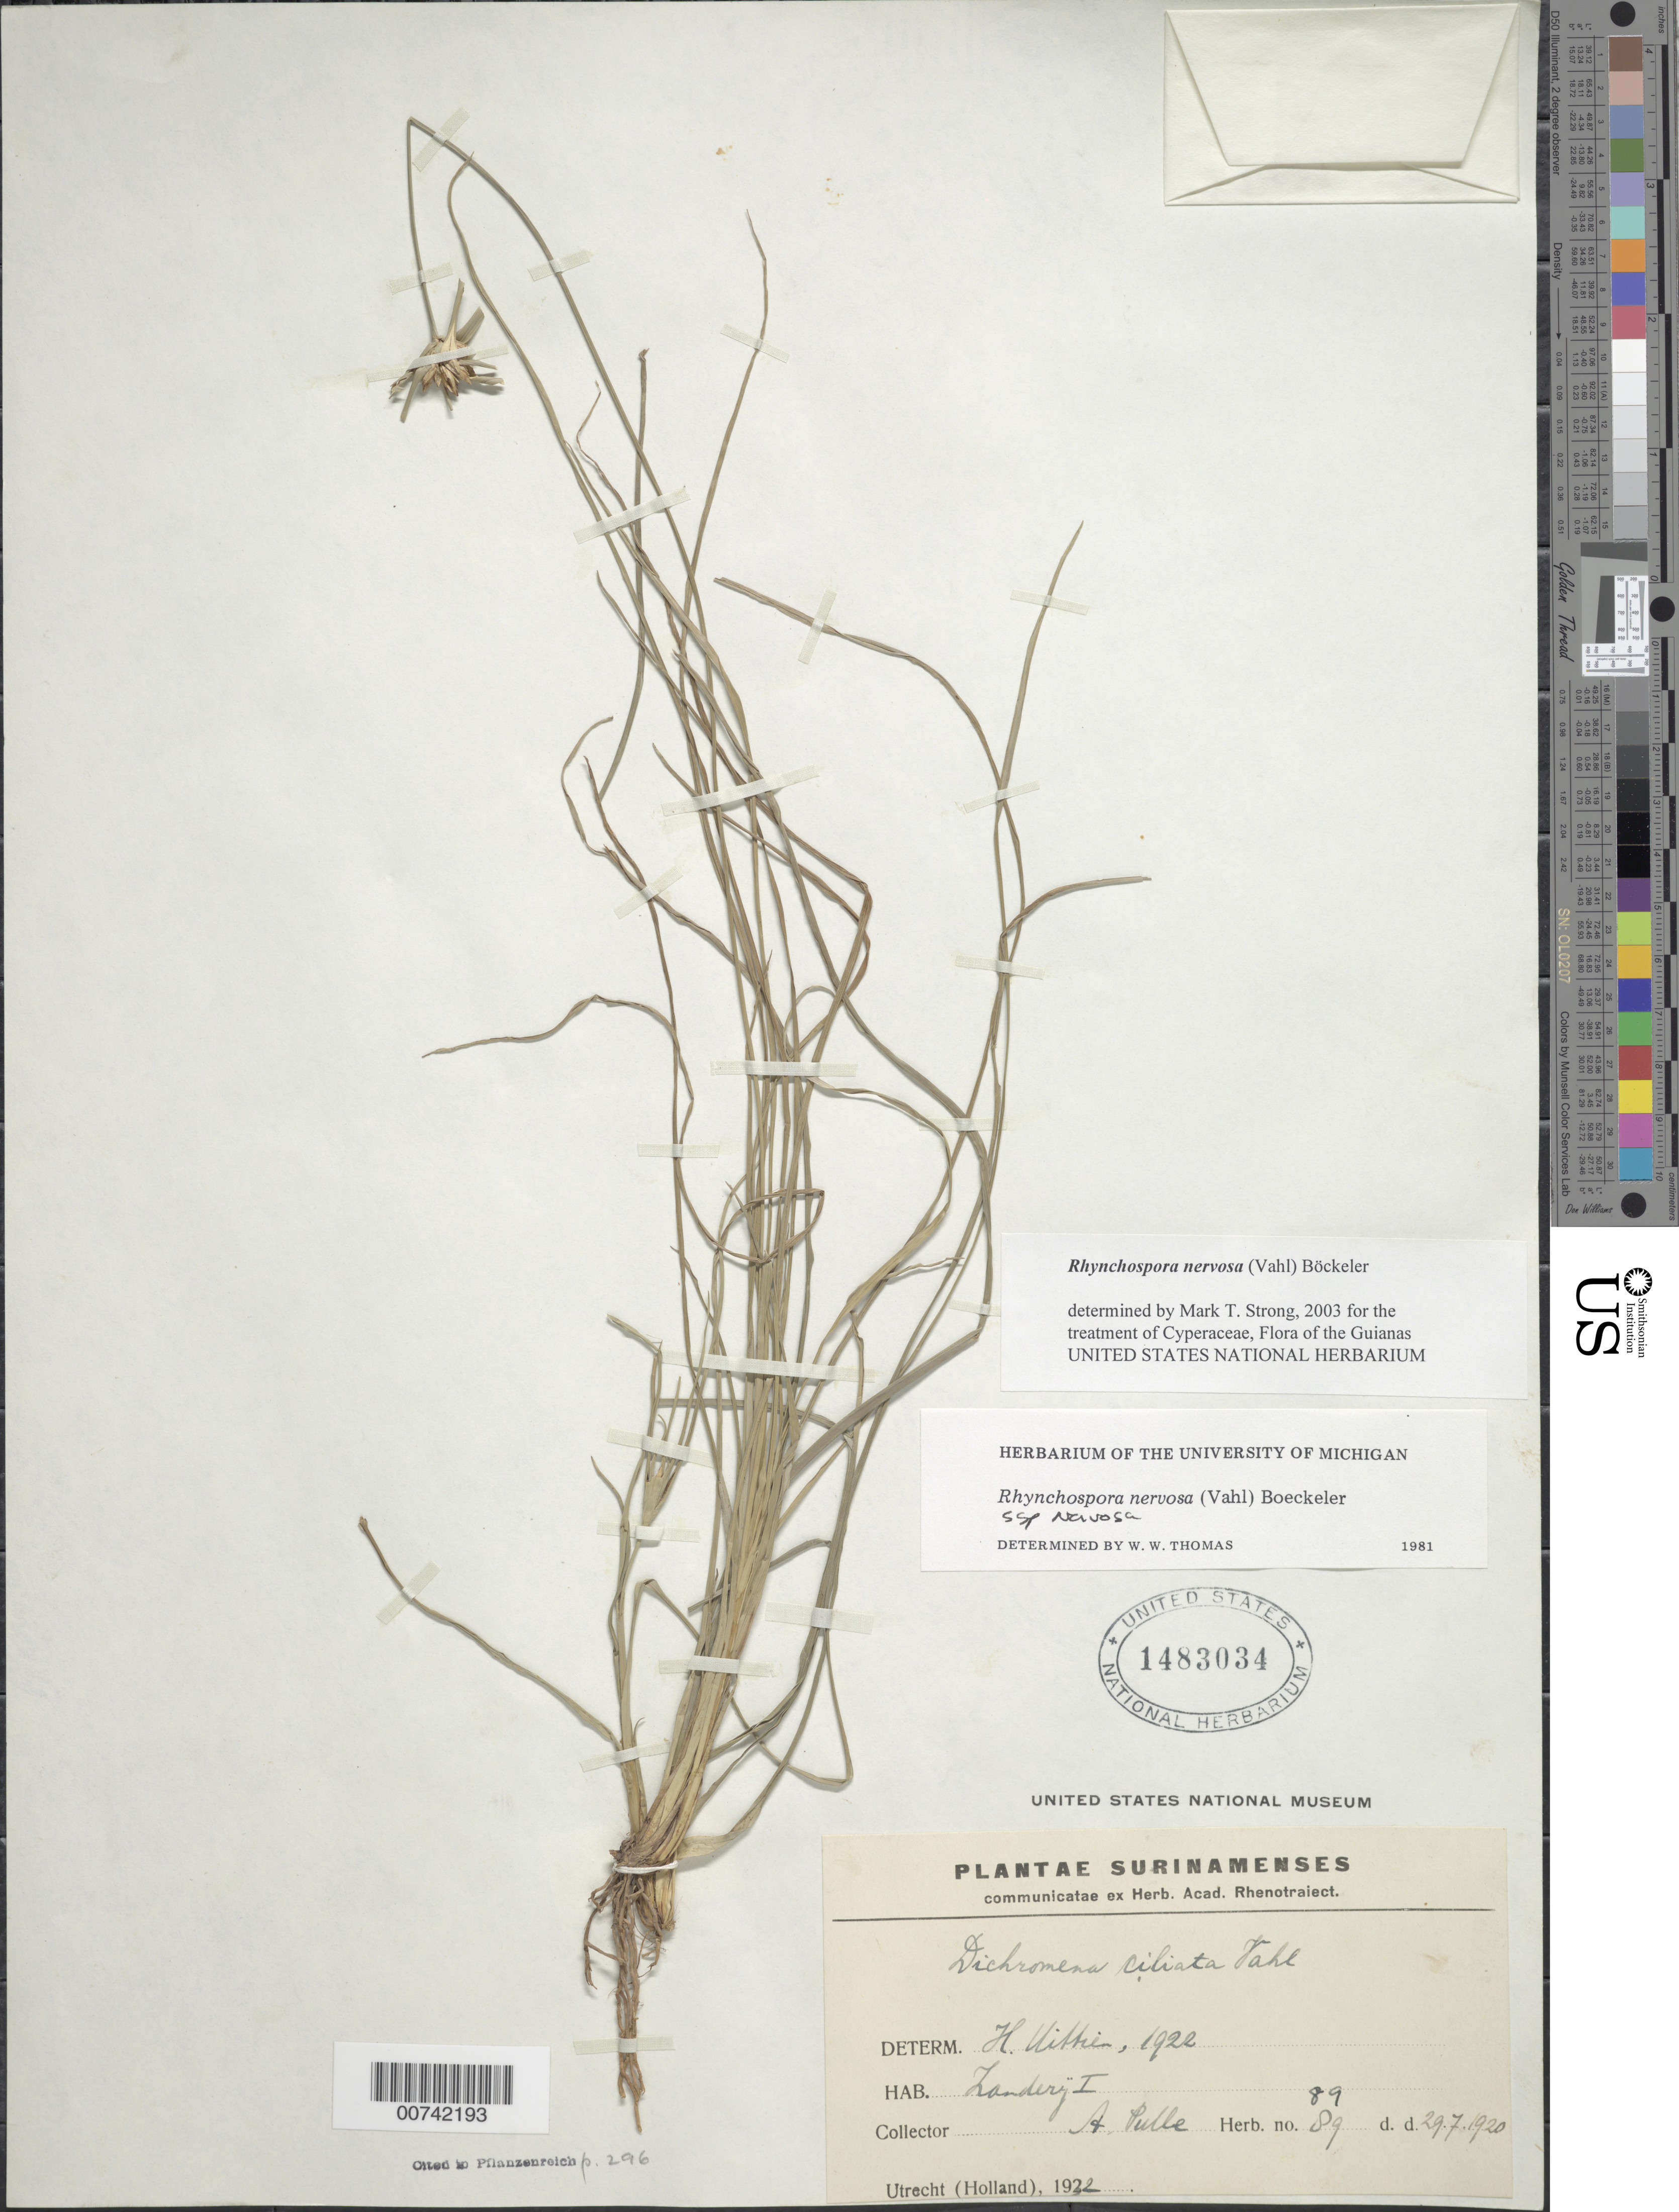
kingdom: Plantae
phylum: Tracheophyta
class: Liliopsida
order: Poales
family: Cyperaceae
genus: Rhynchospora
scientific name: Rhynchospora nervosa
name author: (Vahl) Boeckeler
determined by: Strong, M. T., (US), Smithsonian Institution - National Museum of Natural History (UNITED STATES)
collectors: A. A. Pulle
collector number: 89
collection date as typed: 29-Jul-20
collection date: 1920-07-29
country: Suriname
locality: Zanderij I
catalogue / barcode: US 1483034